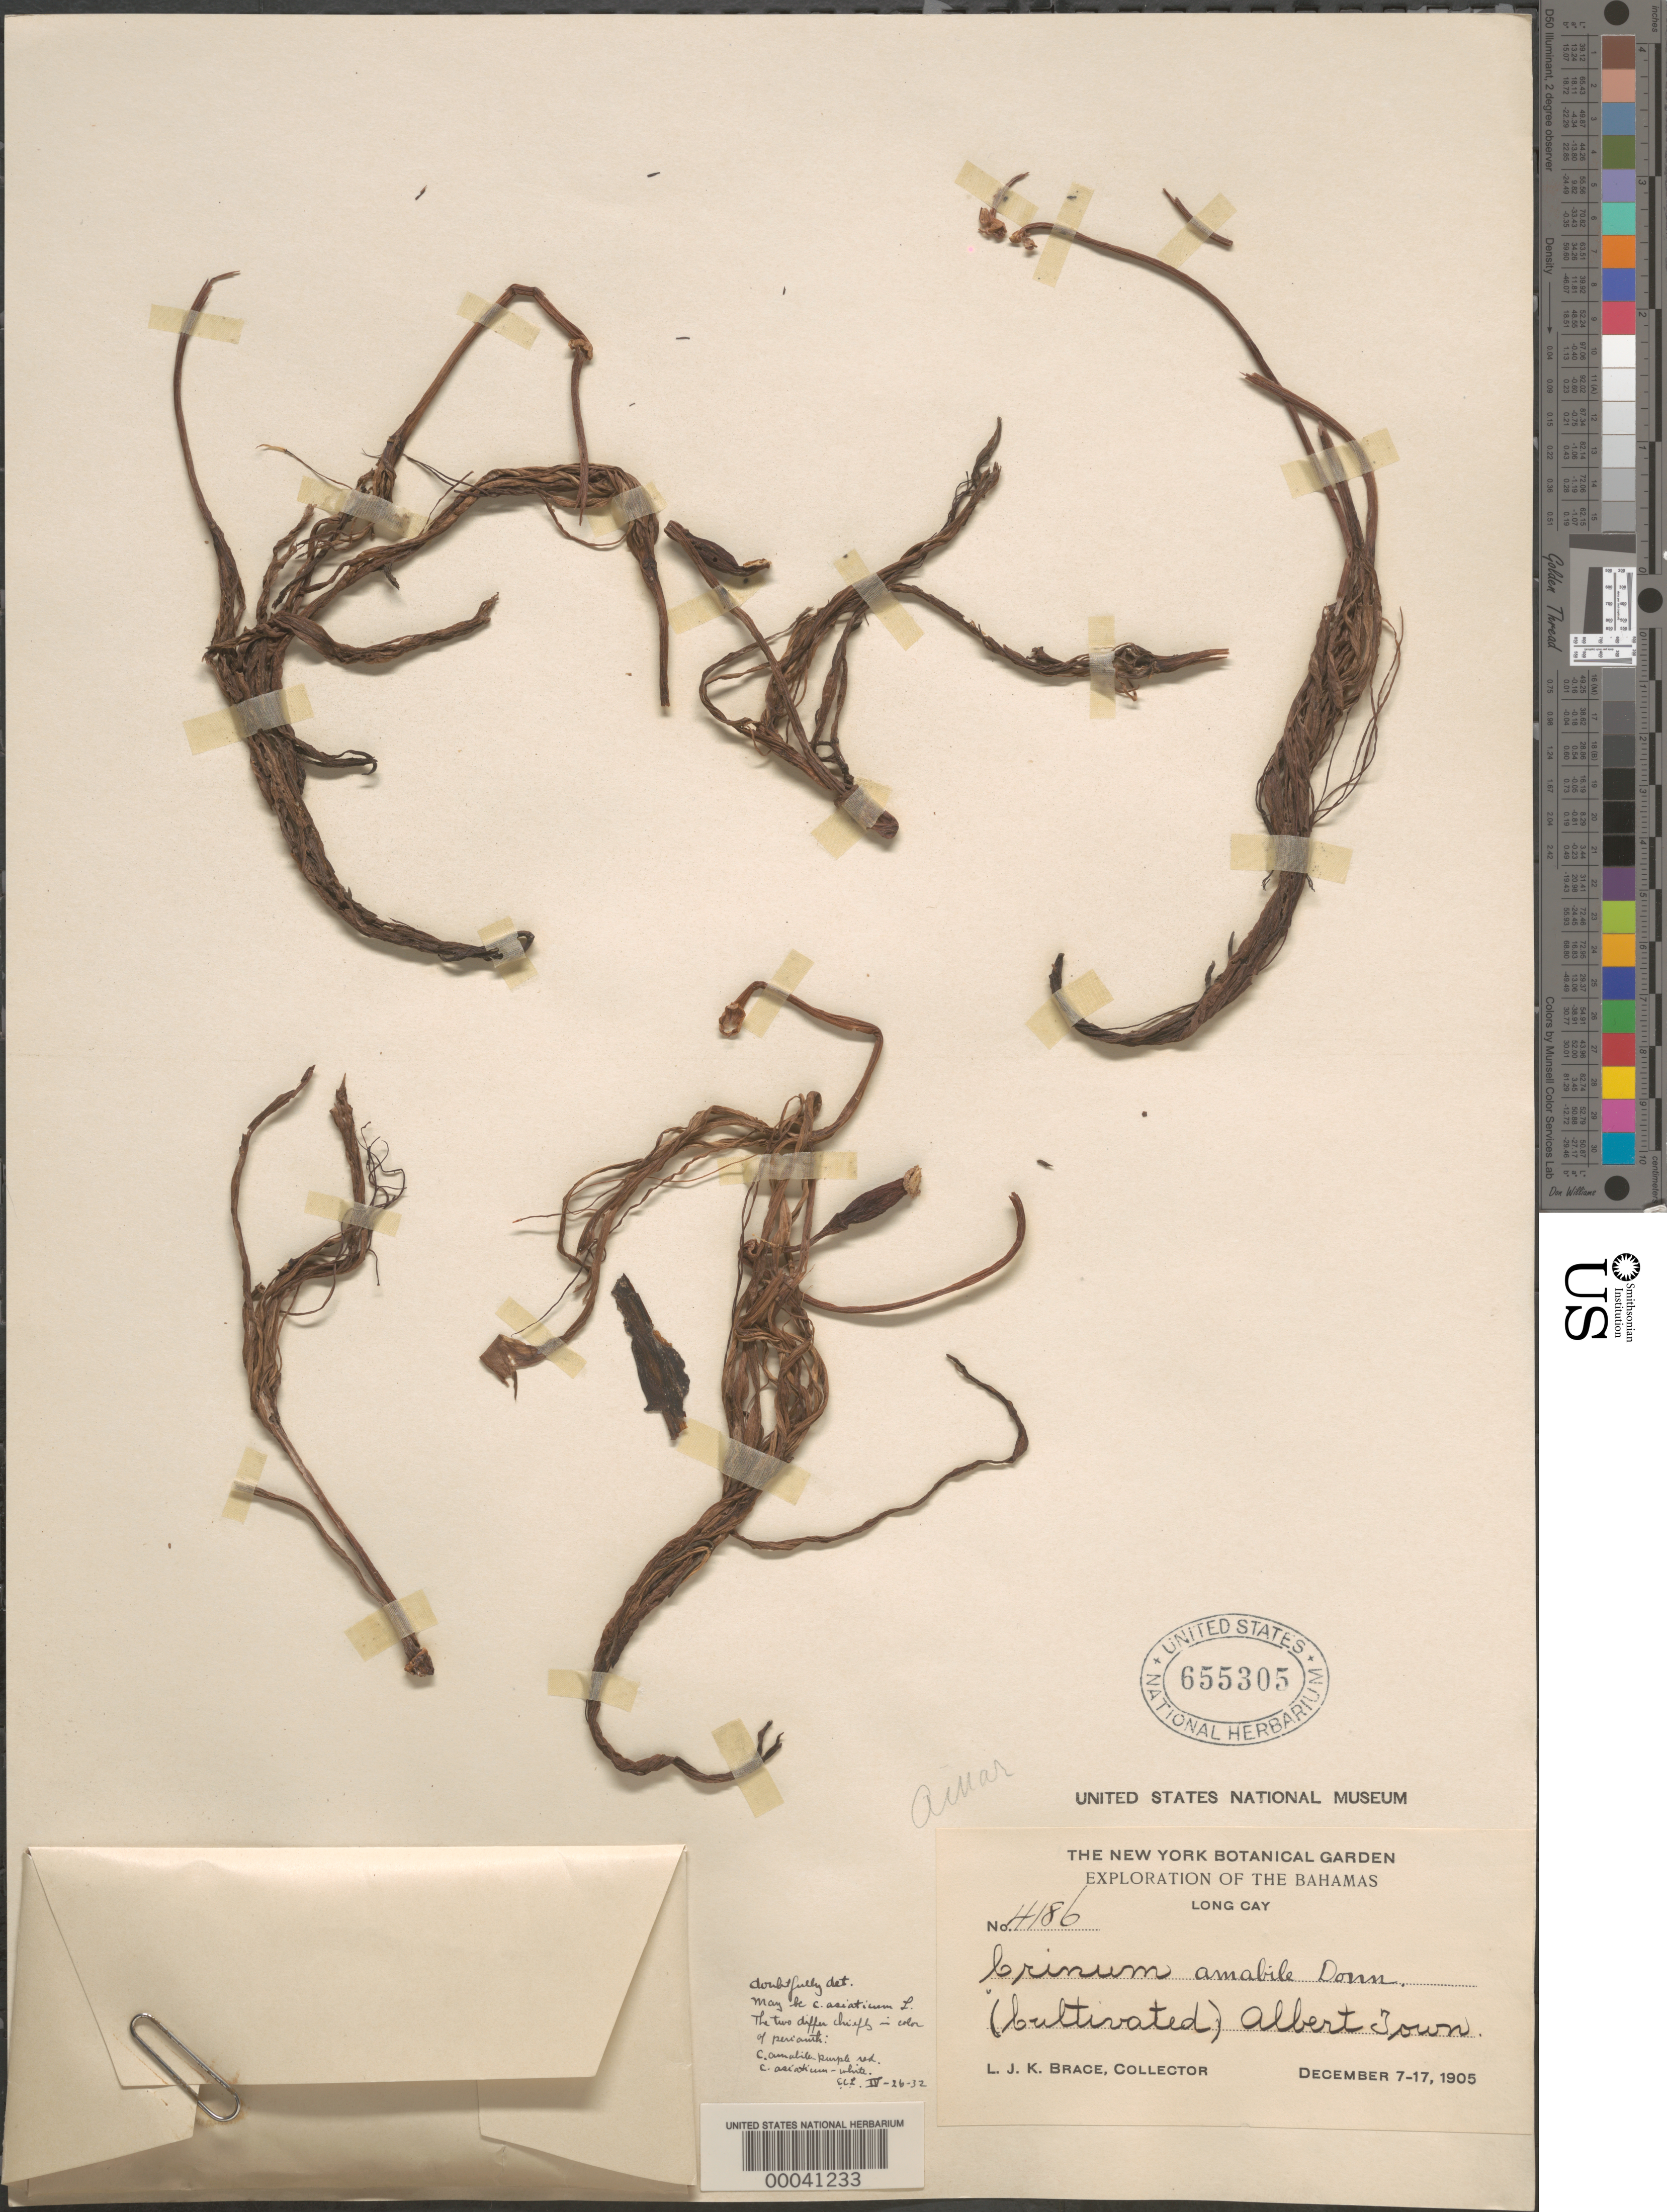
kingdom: Plantae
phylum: Tracheophyta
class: Liliopsida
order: Asparagales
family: Amaryllidaceae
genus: Crinum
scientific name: Crinum x amabile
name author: Donn ex Ker Gawl.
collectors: L. J. K. Brace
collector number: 4186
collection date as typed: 07 Dec 1905 to 17 Dec 1905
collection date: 1905-12-07/1905-12-17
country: Bahamas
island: Long Cay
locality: Albert town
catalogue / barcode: US 655305